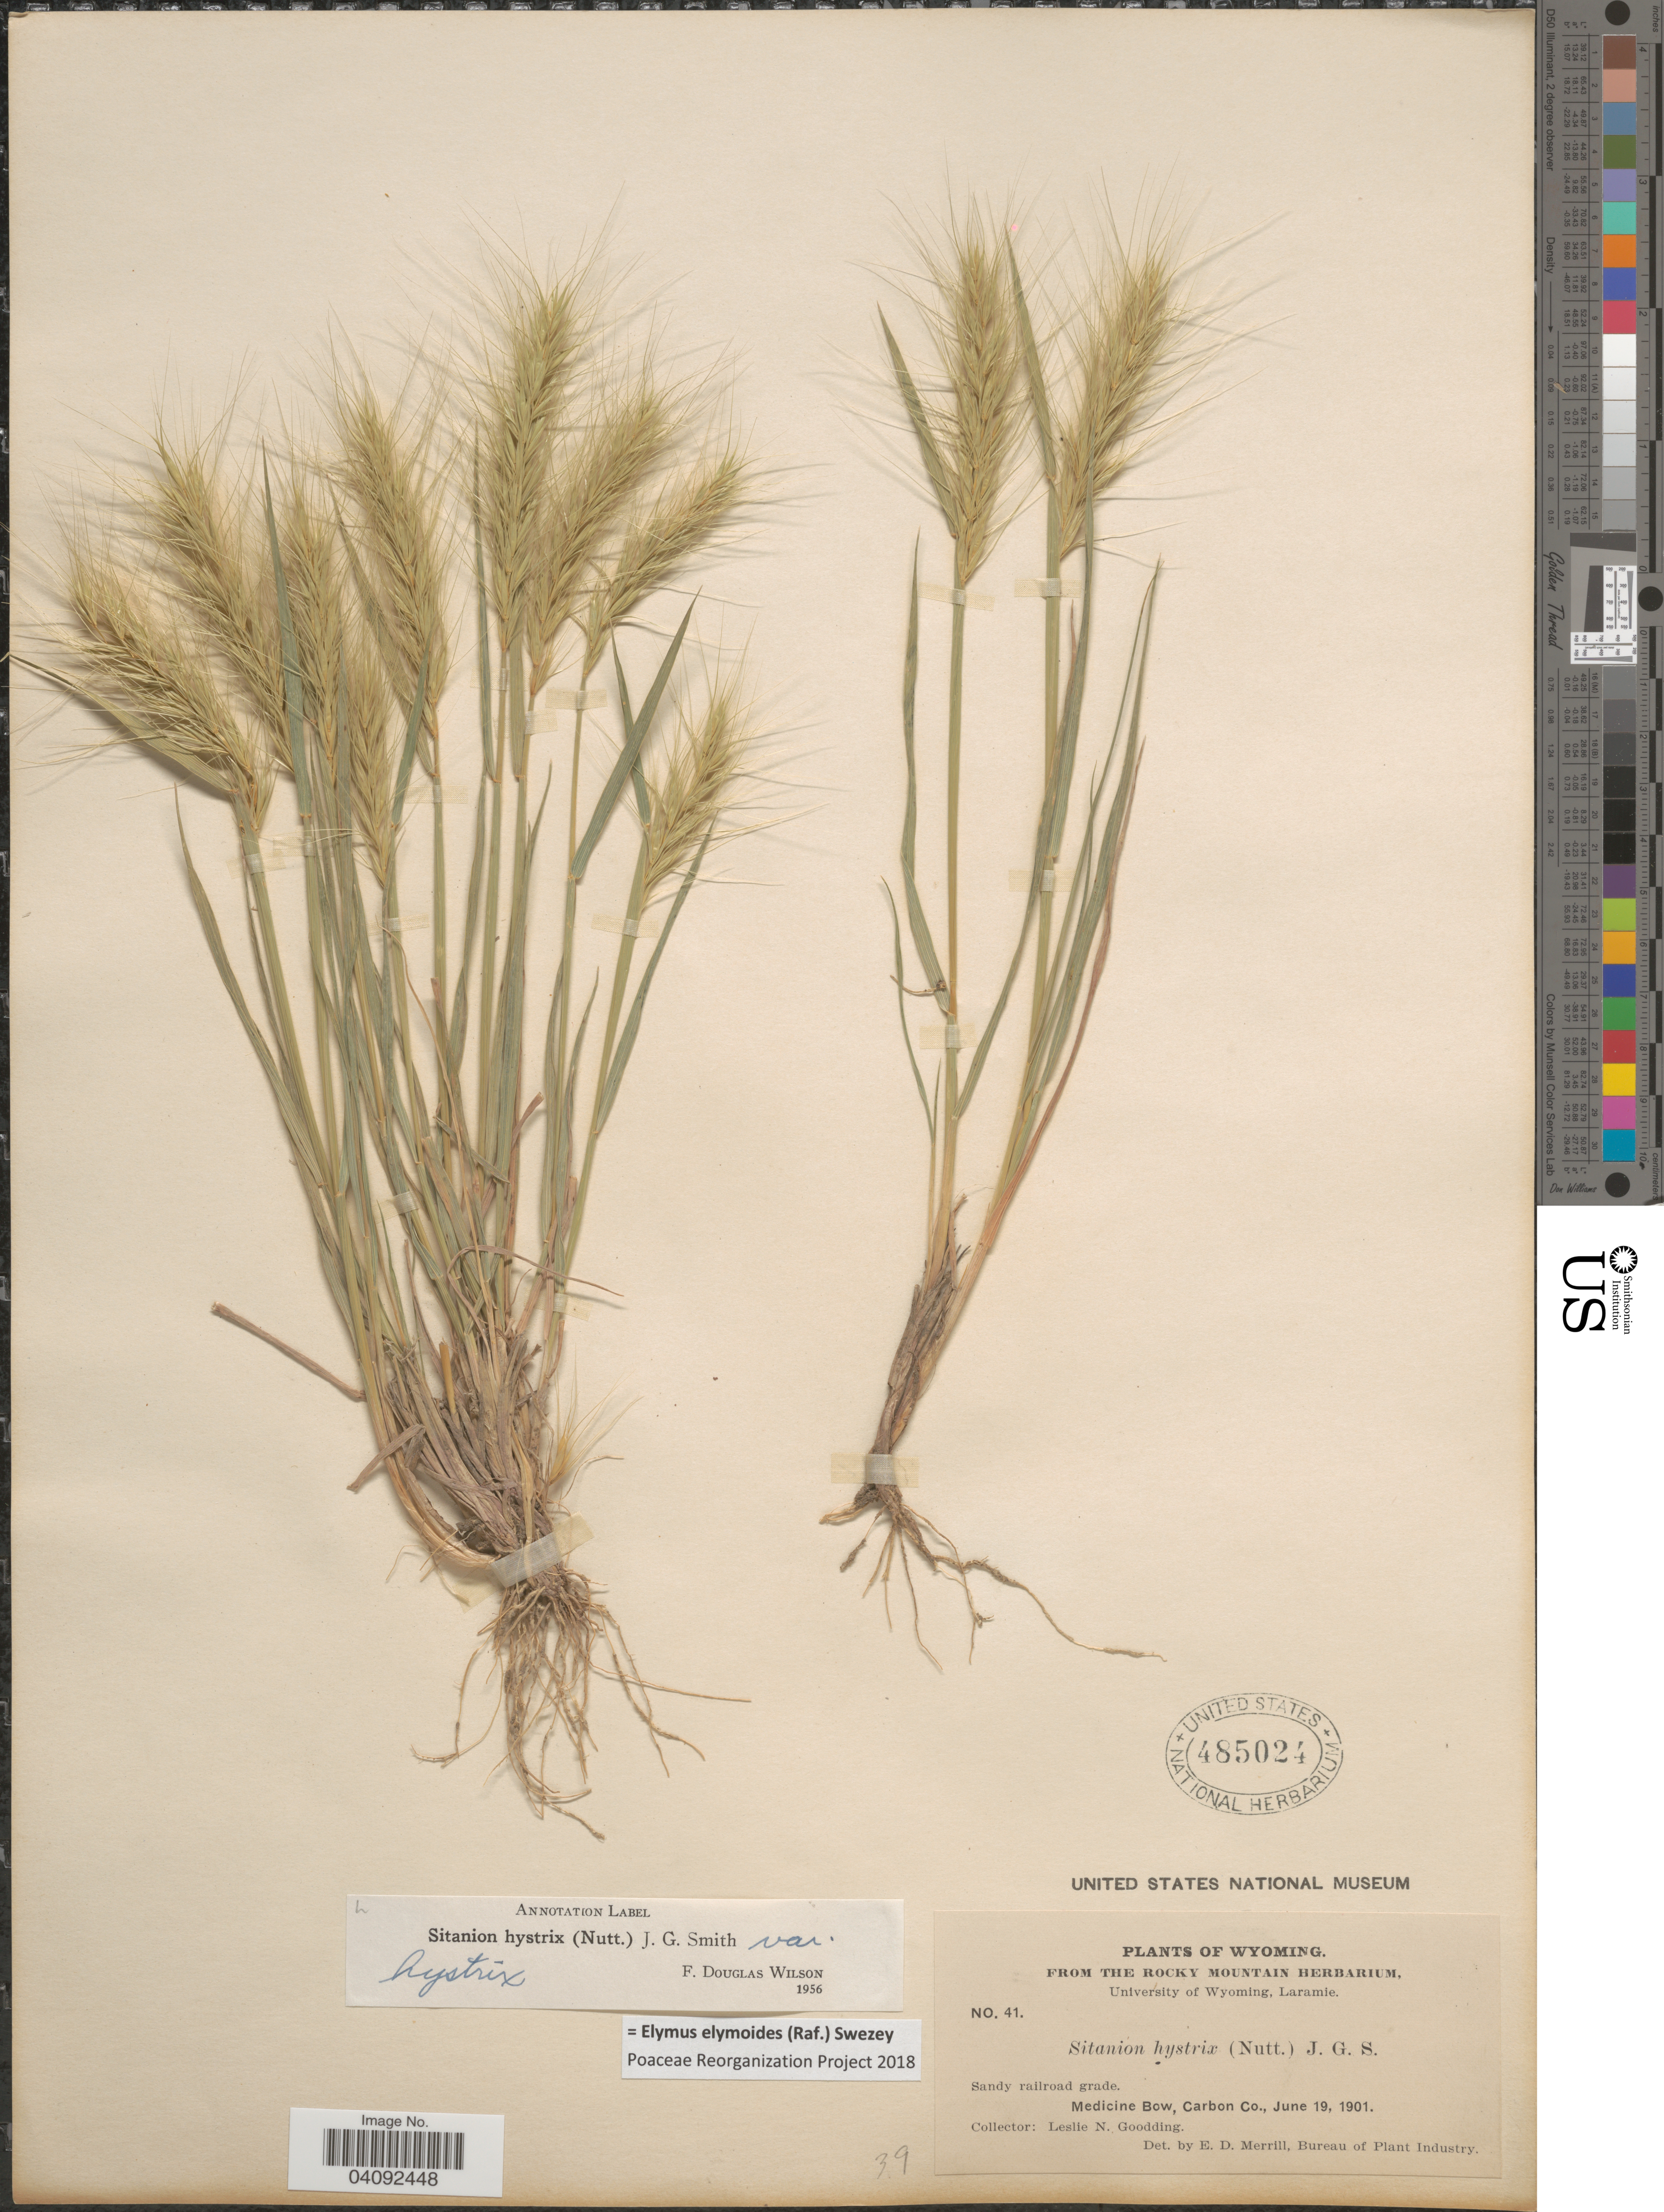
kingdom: Plantae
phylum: Tracheophyta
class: Liliopsida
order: Poales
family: Poaceae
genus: Elymus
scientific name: Elymus elymoides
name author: (Raf.) Swezey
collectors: L. N. Goodding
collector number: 41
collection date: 1901-06-19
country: United States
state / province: Wyoming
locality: Medicine Bow, Carbon Co.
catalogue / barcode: US 485024